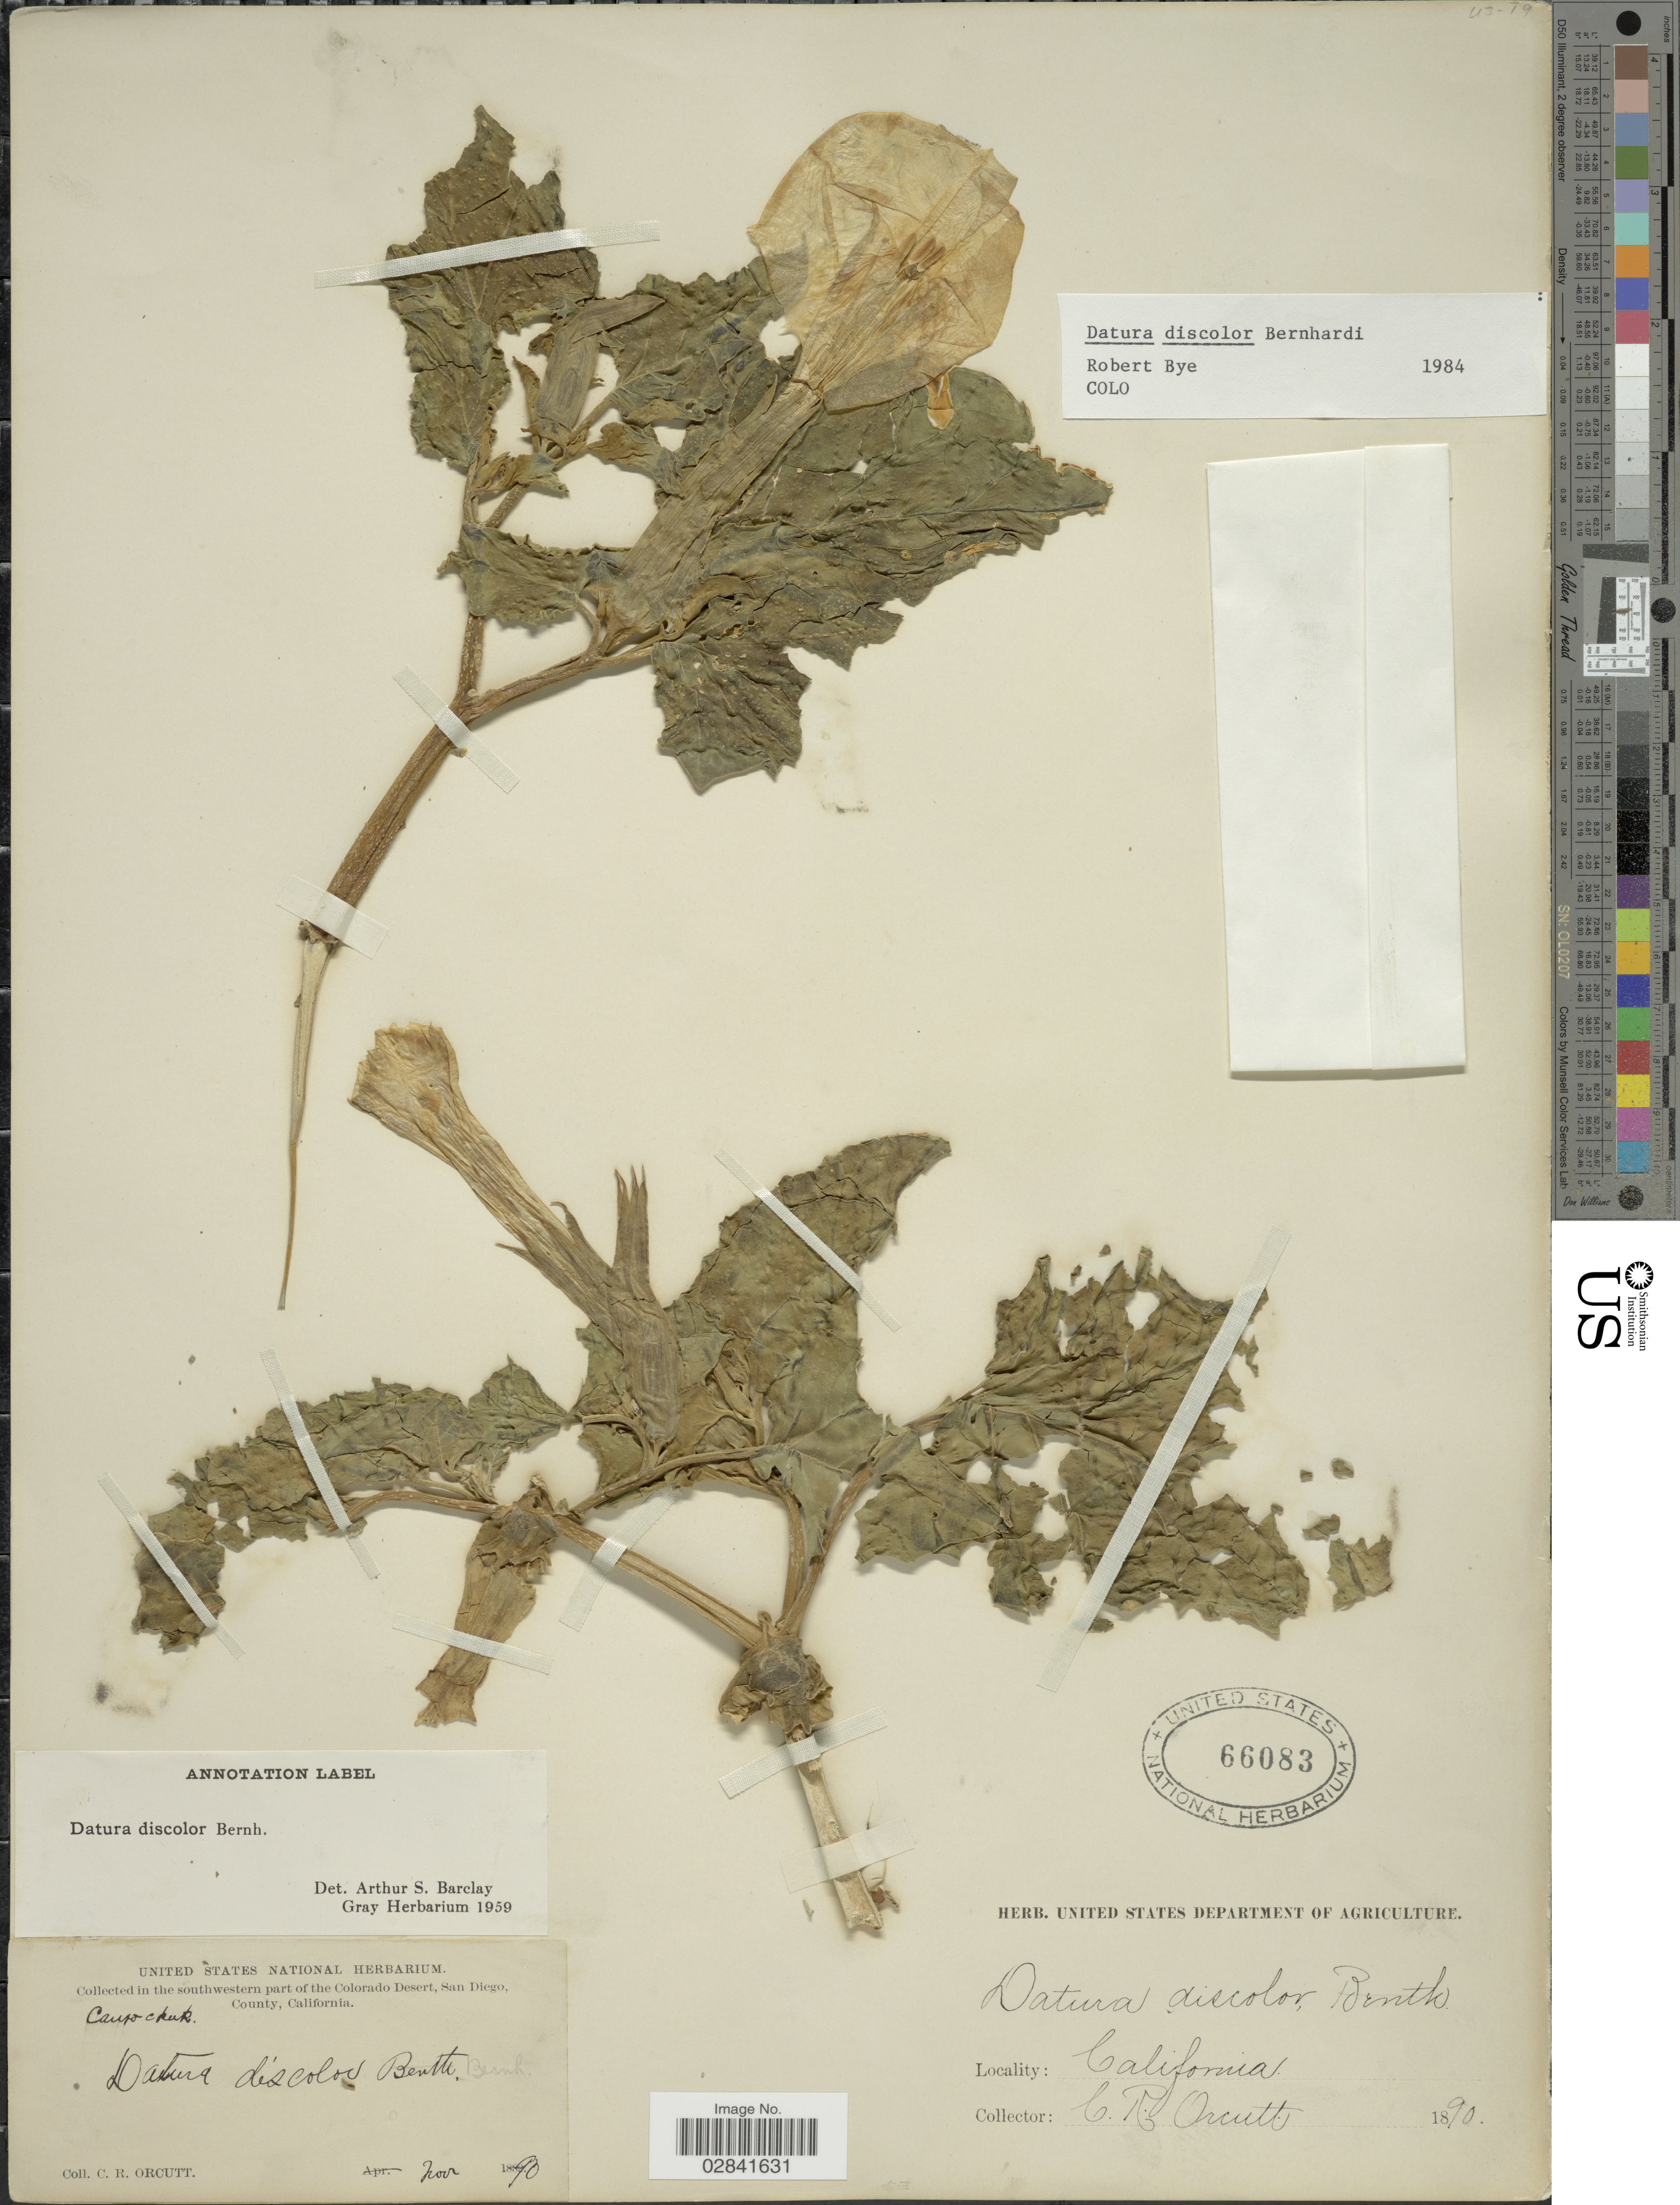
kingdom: Plantae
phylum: Tracheophyta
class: Magnoliopsida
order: Solanales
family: Solanaceae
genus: Datura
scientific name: Datura discolor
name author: Bernh.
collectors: C. R. Orcutt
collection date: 1890-11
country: United States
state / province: California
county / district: San Diego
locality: In the southwestern part of the Colorado Desert, San Diego, County.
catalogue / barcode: US 66083